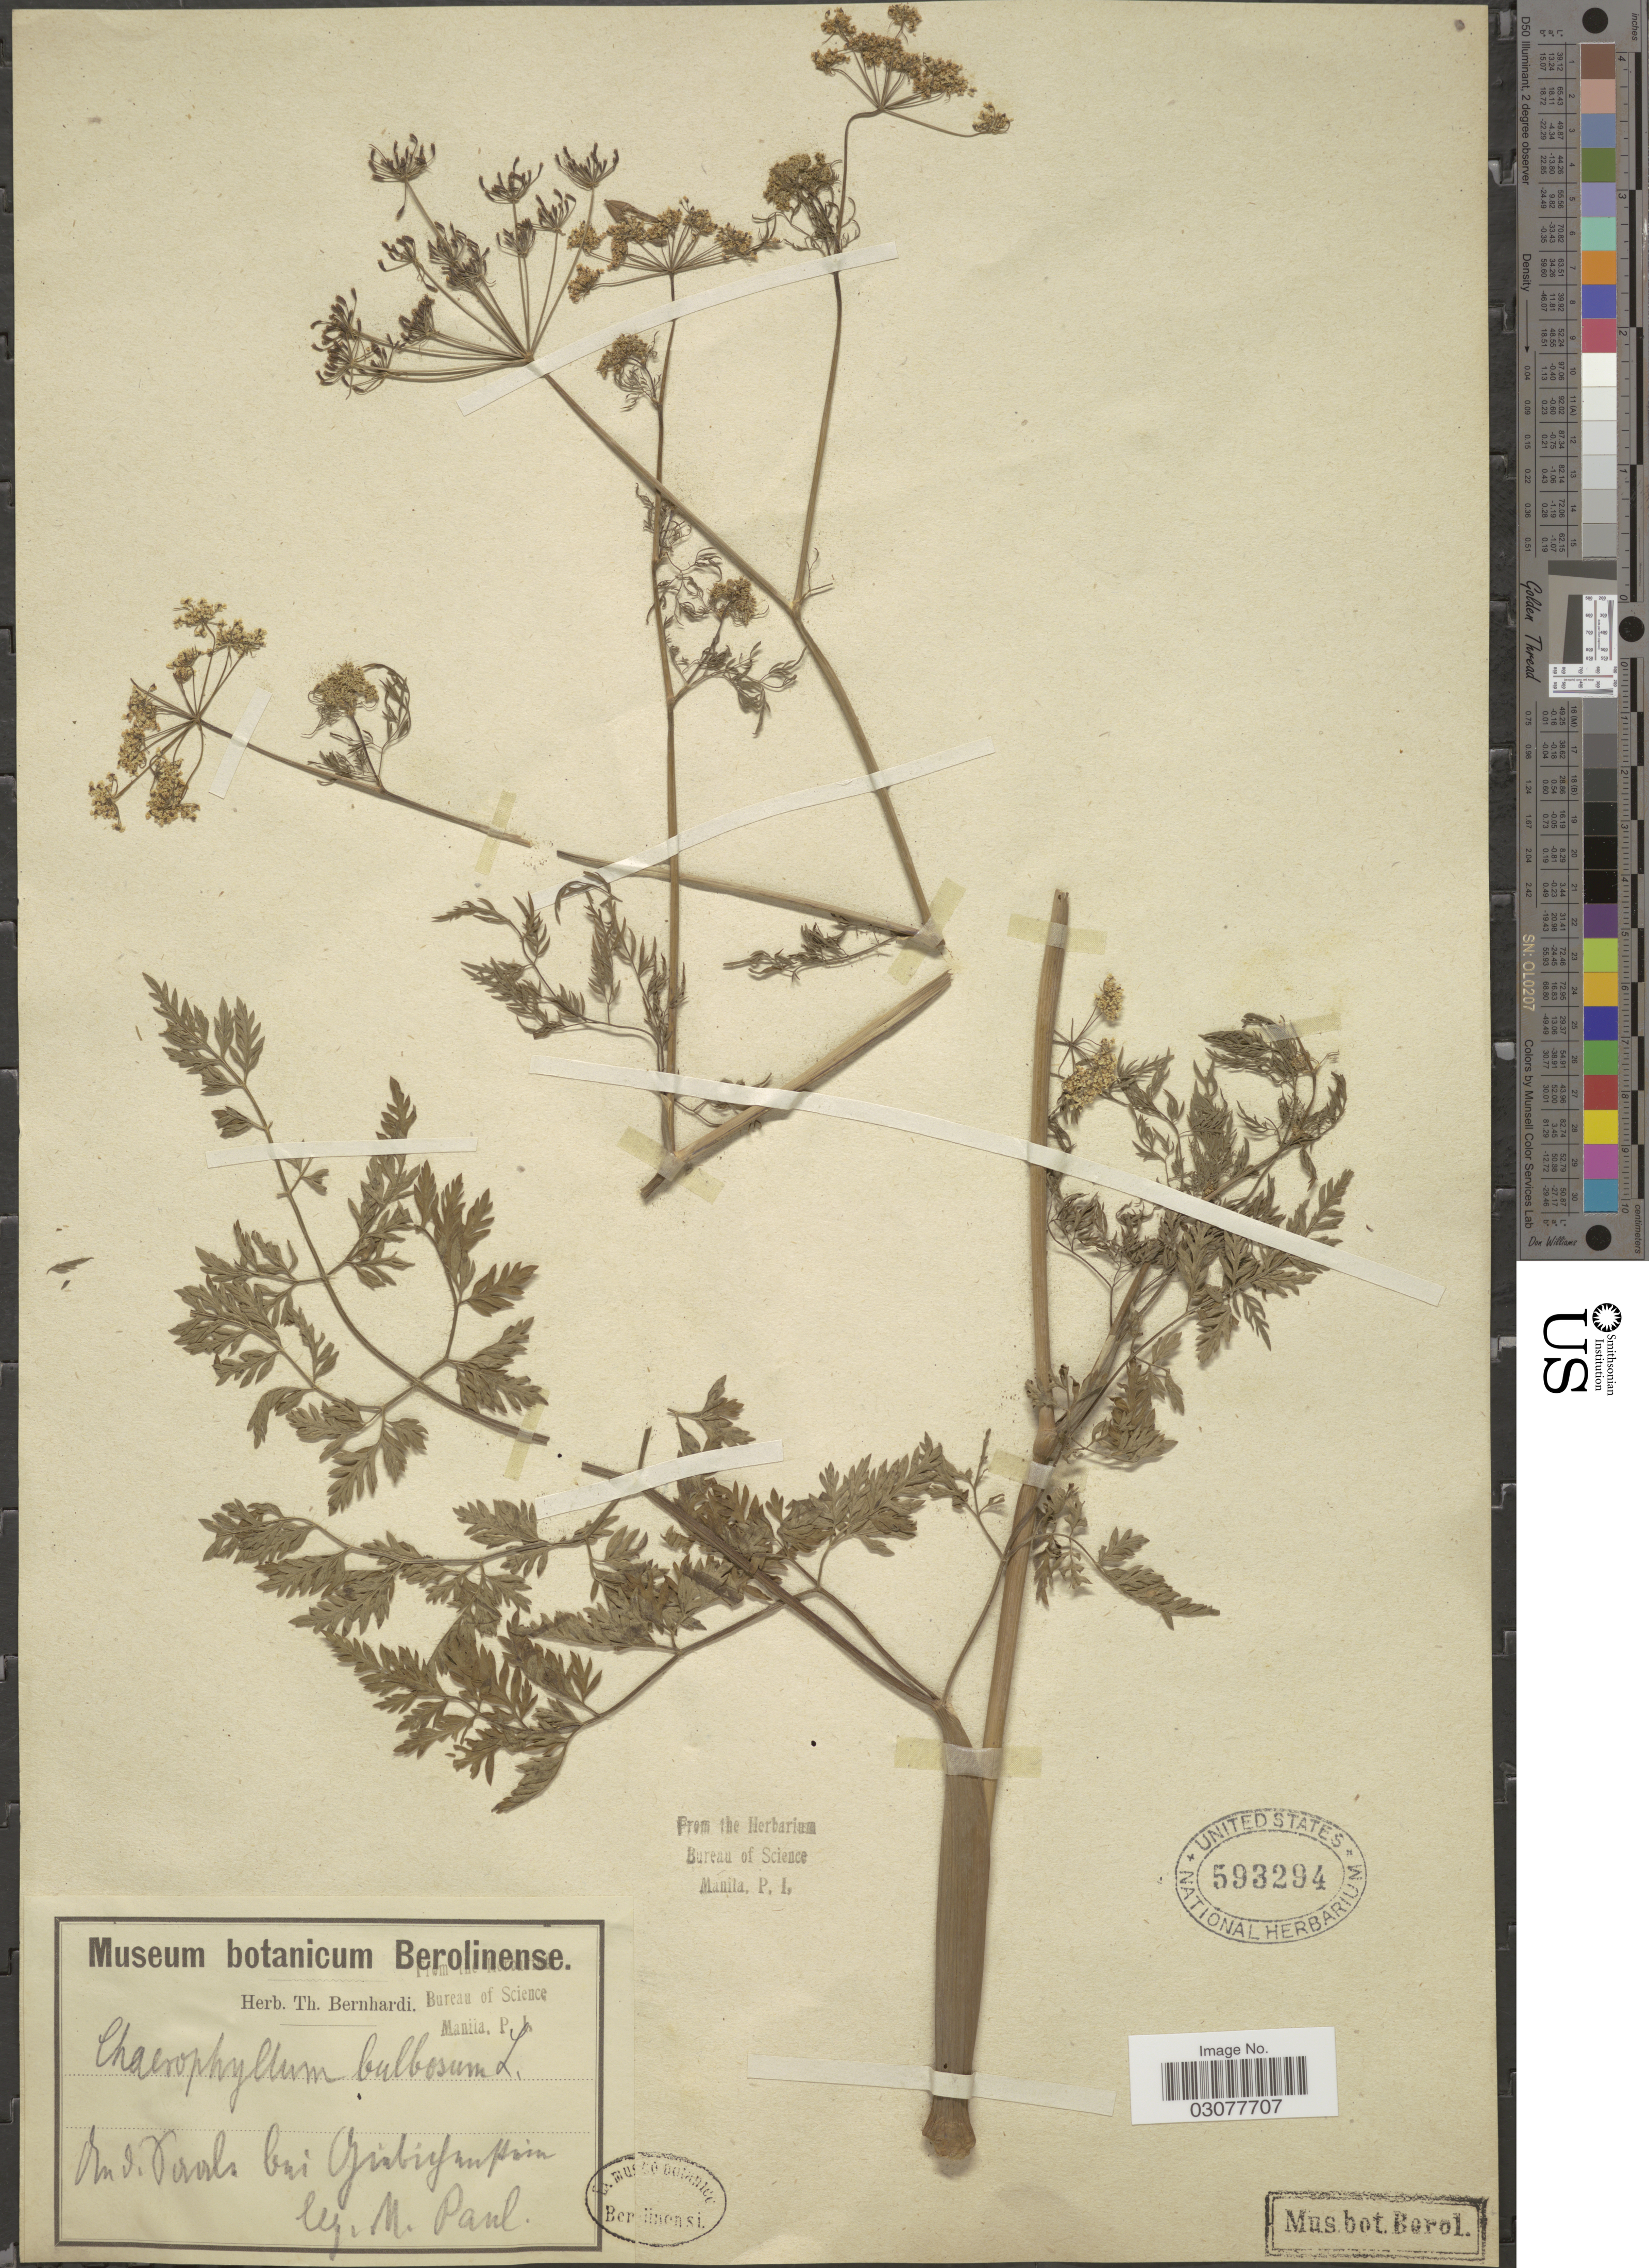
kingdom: Plantae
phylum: Tracheophyta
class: Magnoliopsida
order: Apiales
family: Apiaceae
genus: Chaerophyllum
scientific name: Chaerophyllum bulbosum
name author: L.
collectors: M. Paul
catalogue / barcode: US 593294